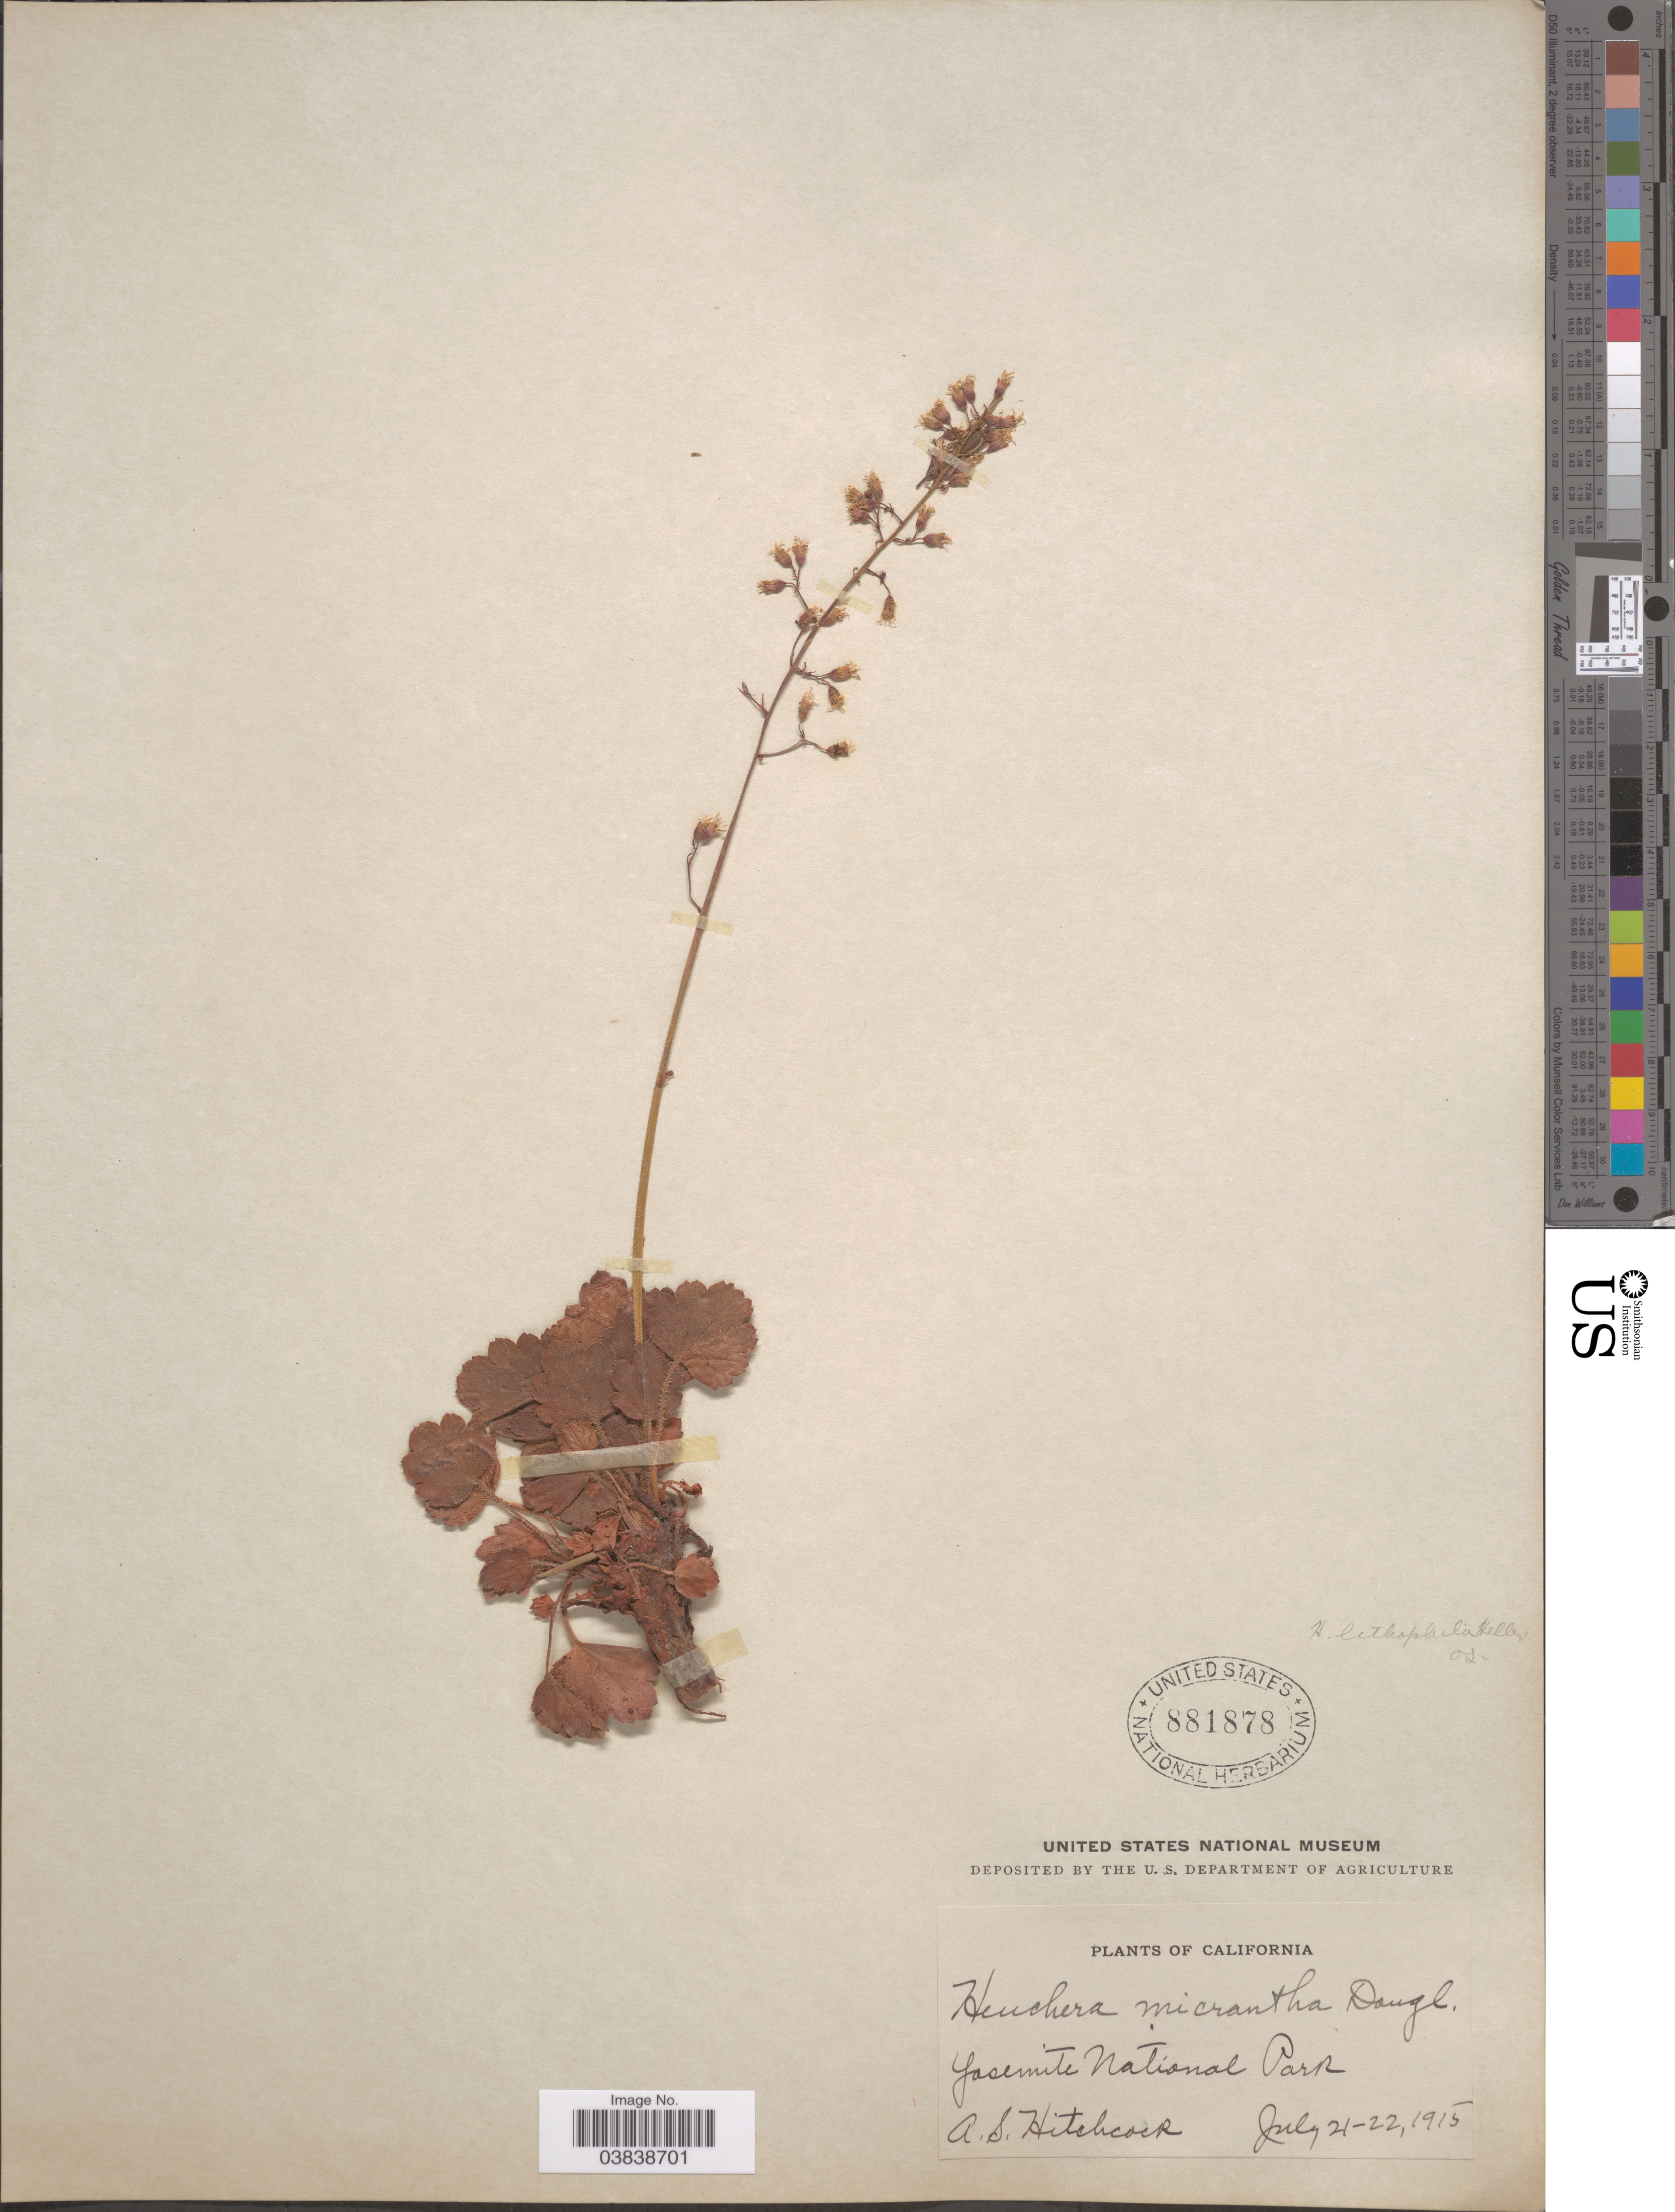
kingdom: Plantae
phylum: Tracheophyta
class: Magnoliopsida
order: Saxifragales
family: Saxifragaceae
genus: Heuchera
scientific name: Heuchera lithophila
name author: A. Heller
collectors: A. S. Hitchcock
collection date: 1915-07-21/1915-07-22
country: United States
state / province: California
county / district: Mariposa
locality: Yosemite National Park.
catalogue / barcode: US 881878